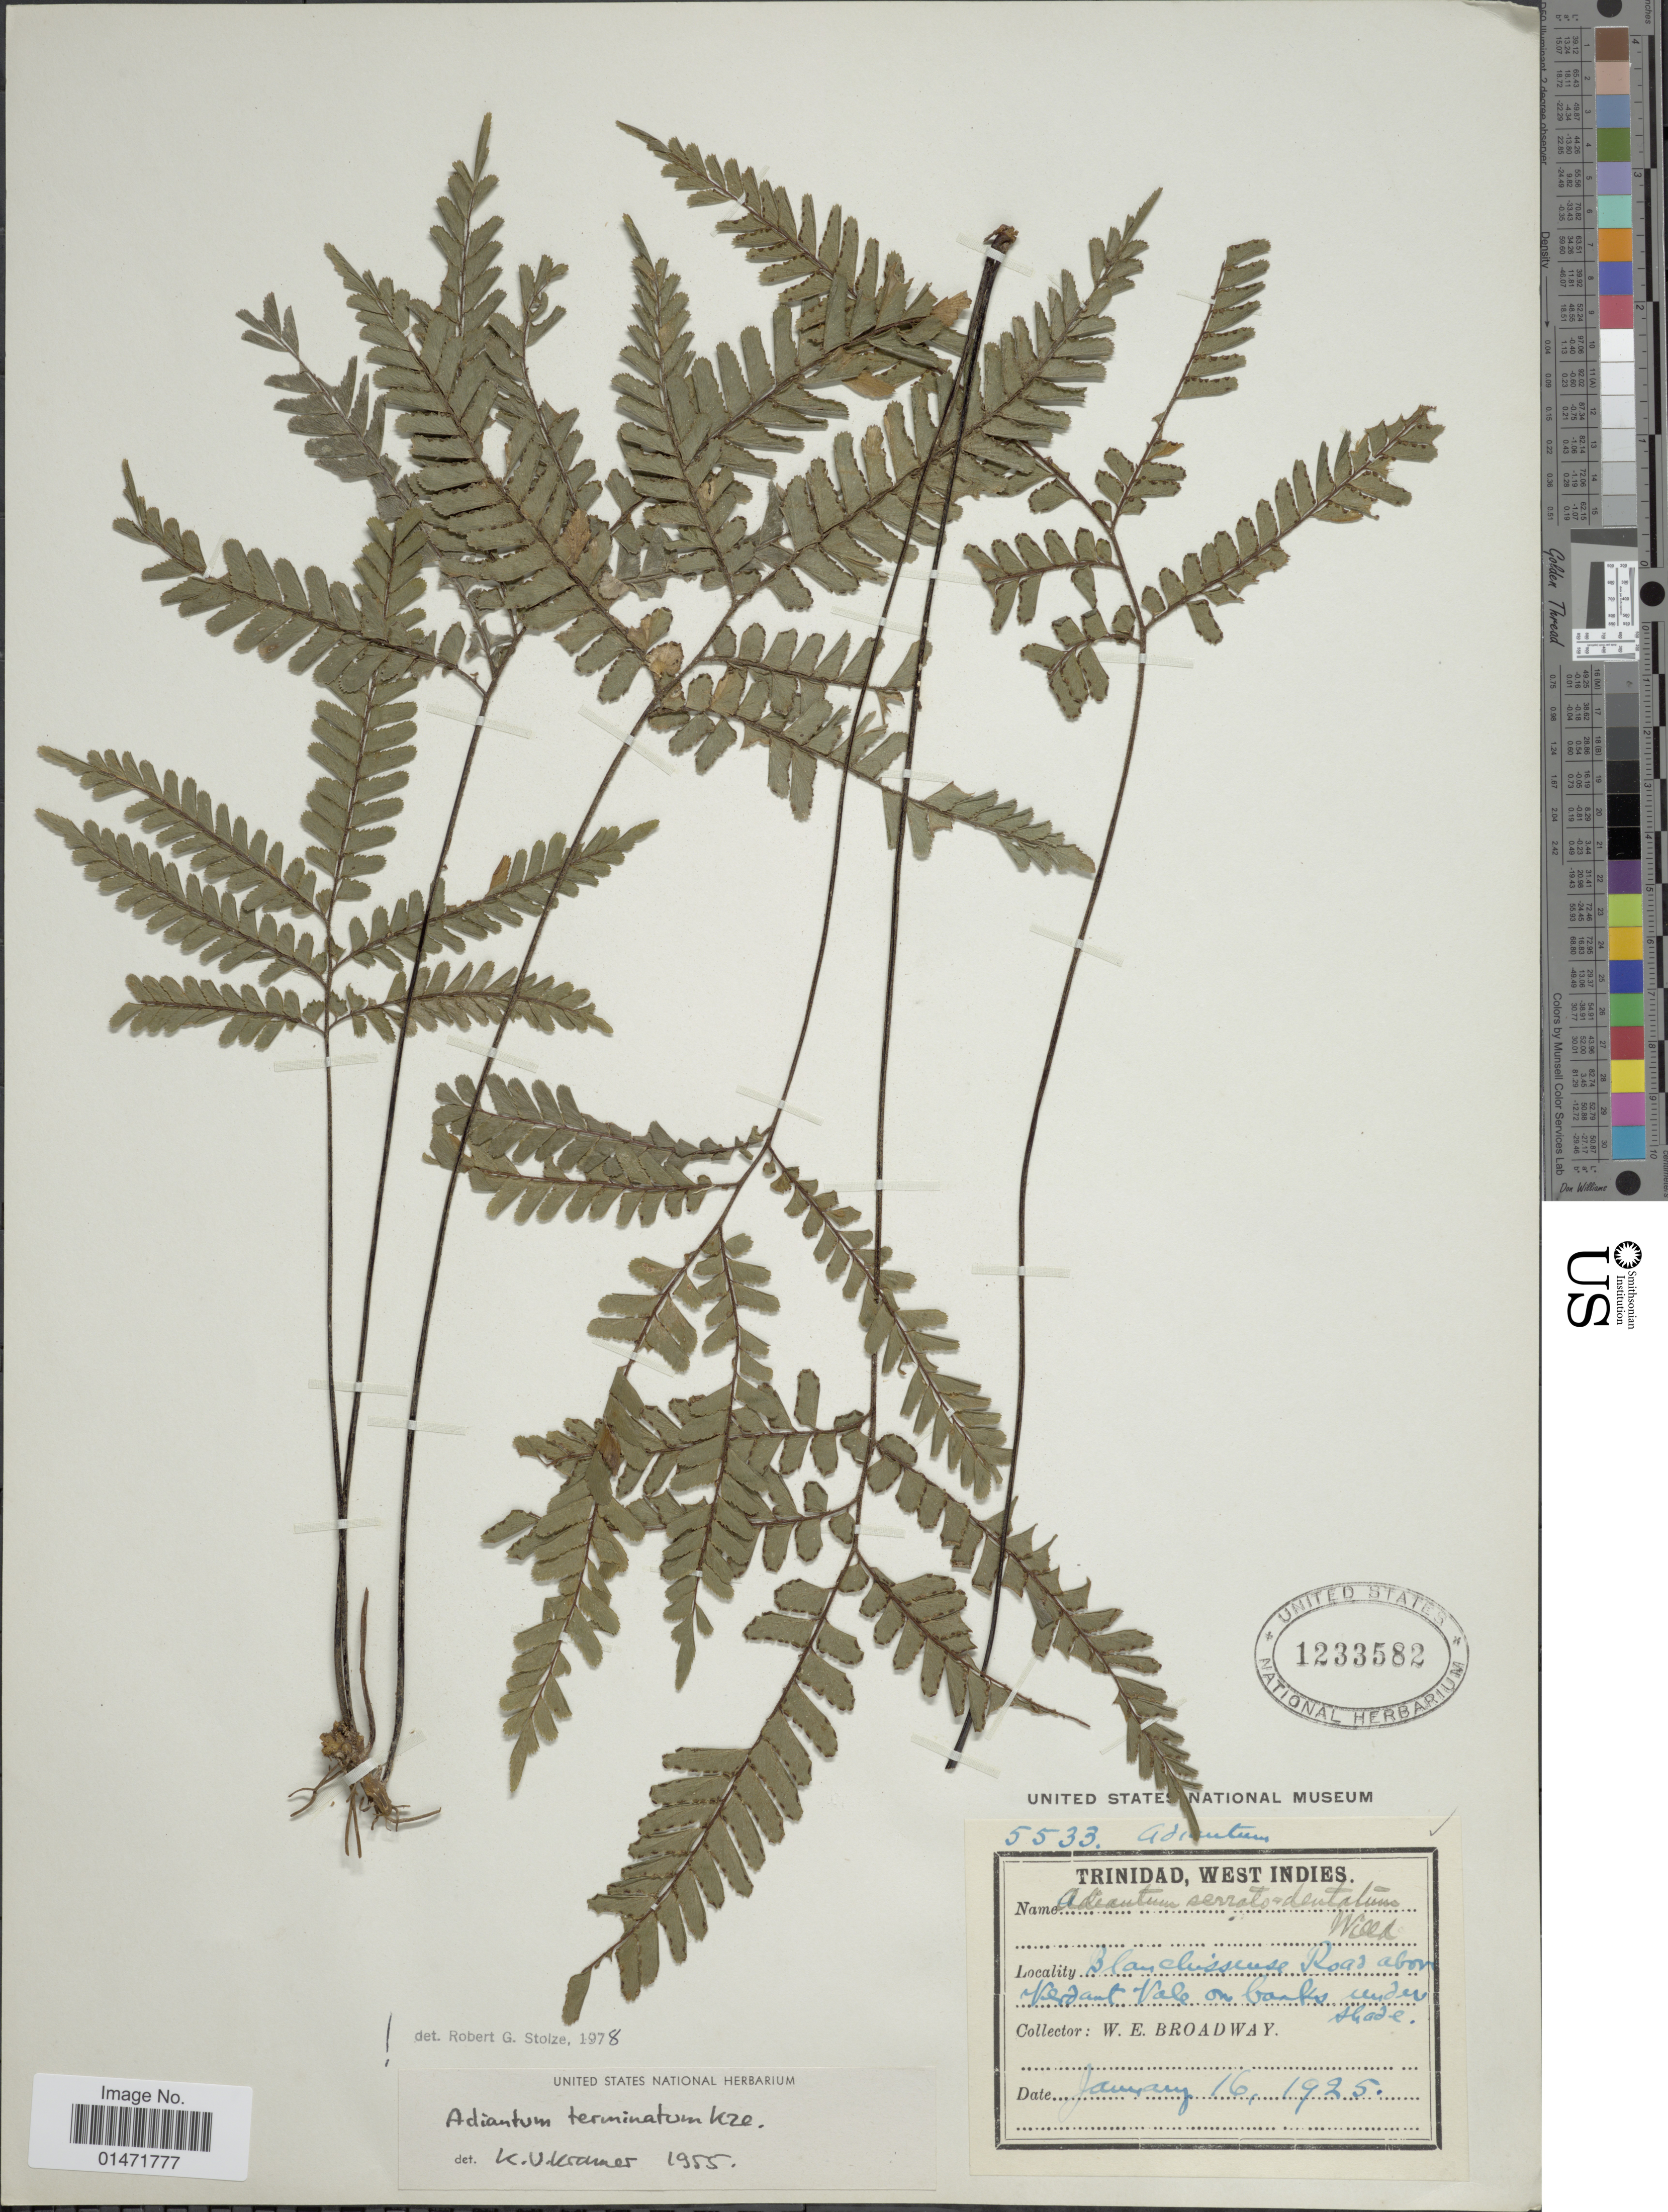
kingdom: Plantae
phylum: Tracheophyta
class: Polypodiopsida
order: Polypodiales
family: Pteridaceae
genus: Adiantum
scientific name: Adiantum terminatum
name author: Kunze ex Miq.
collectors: W. E. Broadway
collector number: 5533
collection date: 1925-01-16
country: Trinidad and Tobago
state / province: Trinidad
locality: West Indies. Blanchisseuse Road above Verdant Vale on banks under shade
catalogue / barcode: US 1233582